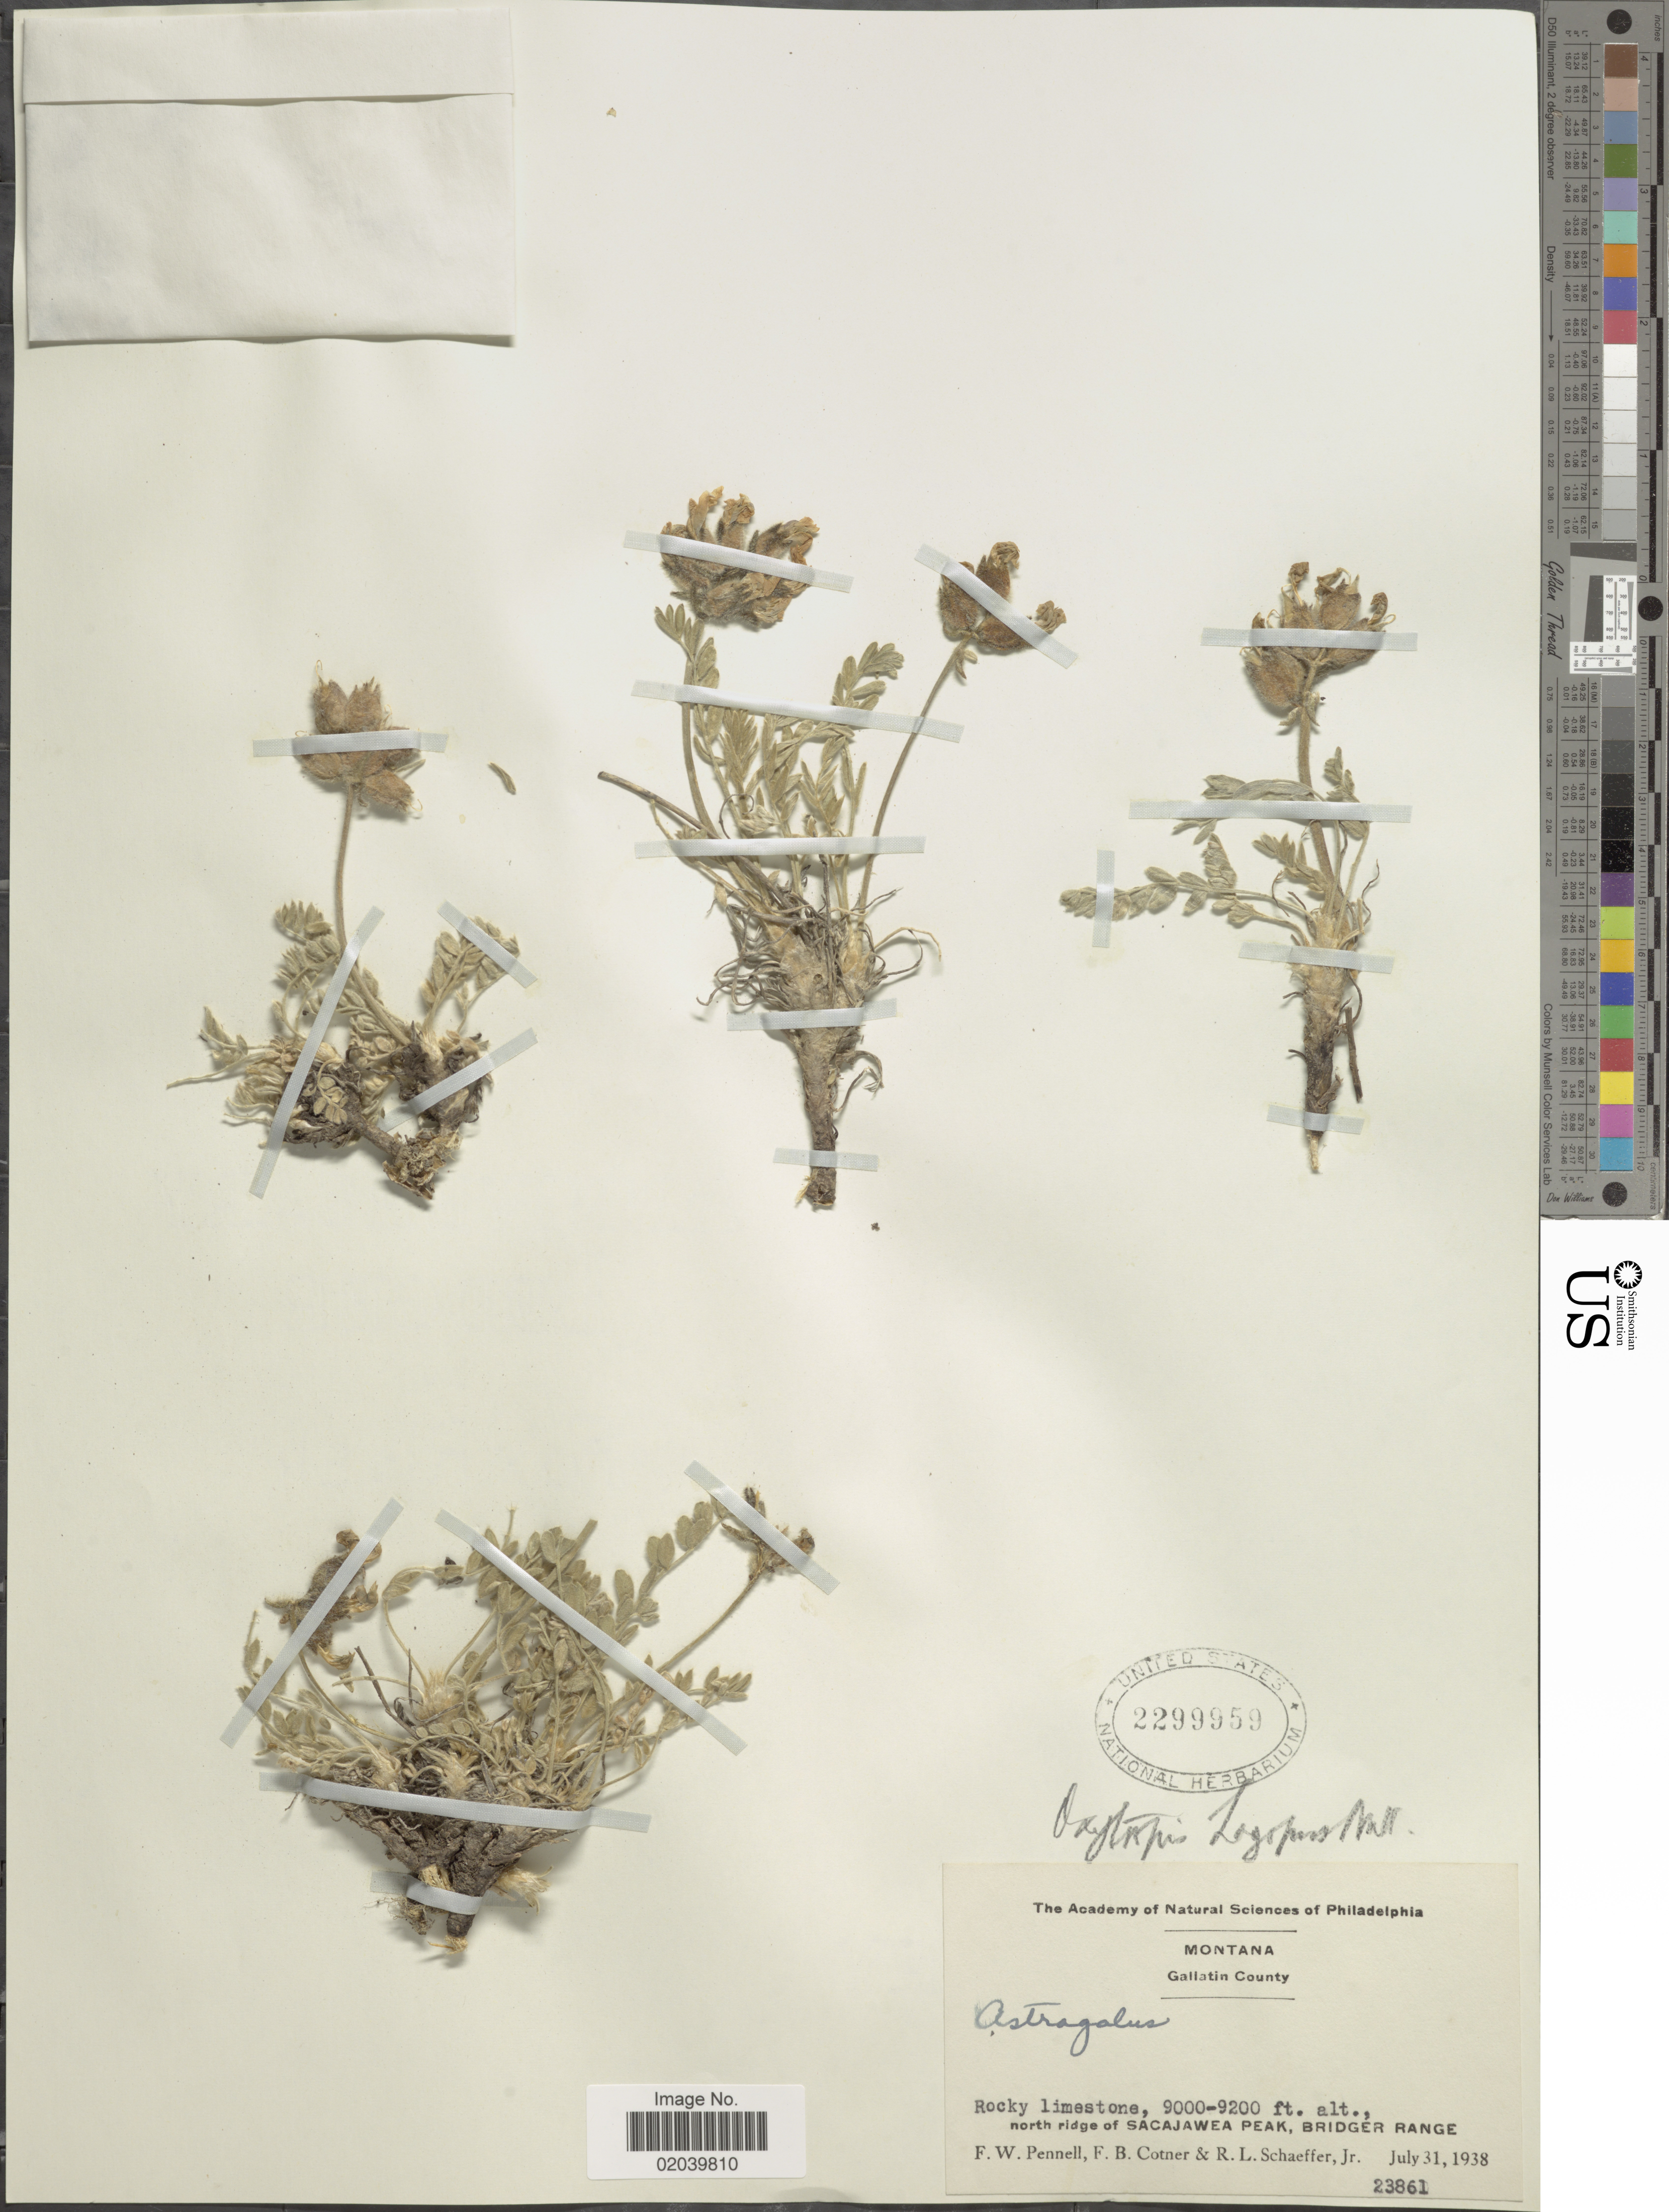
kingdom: Plantae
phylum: Tracheophyta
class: Magnoliopsida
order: Fabales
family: Fabaceae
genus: Oxytropis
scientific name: Oxytropis lagopus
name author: Nutt.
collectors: F. W. Pennell, F. Cotner & R. L. Schaeffer Jr.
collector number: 23861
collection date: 1938-07-31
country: United States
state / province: Montana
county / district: Gallatin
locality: Rocky limestone, north ridge of Sacajawea Peak, Bridger Range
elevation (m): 2743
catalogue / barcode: US 2299959